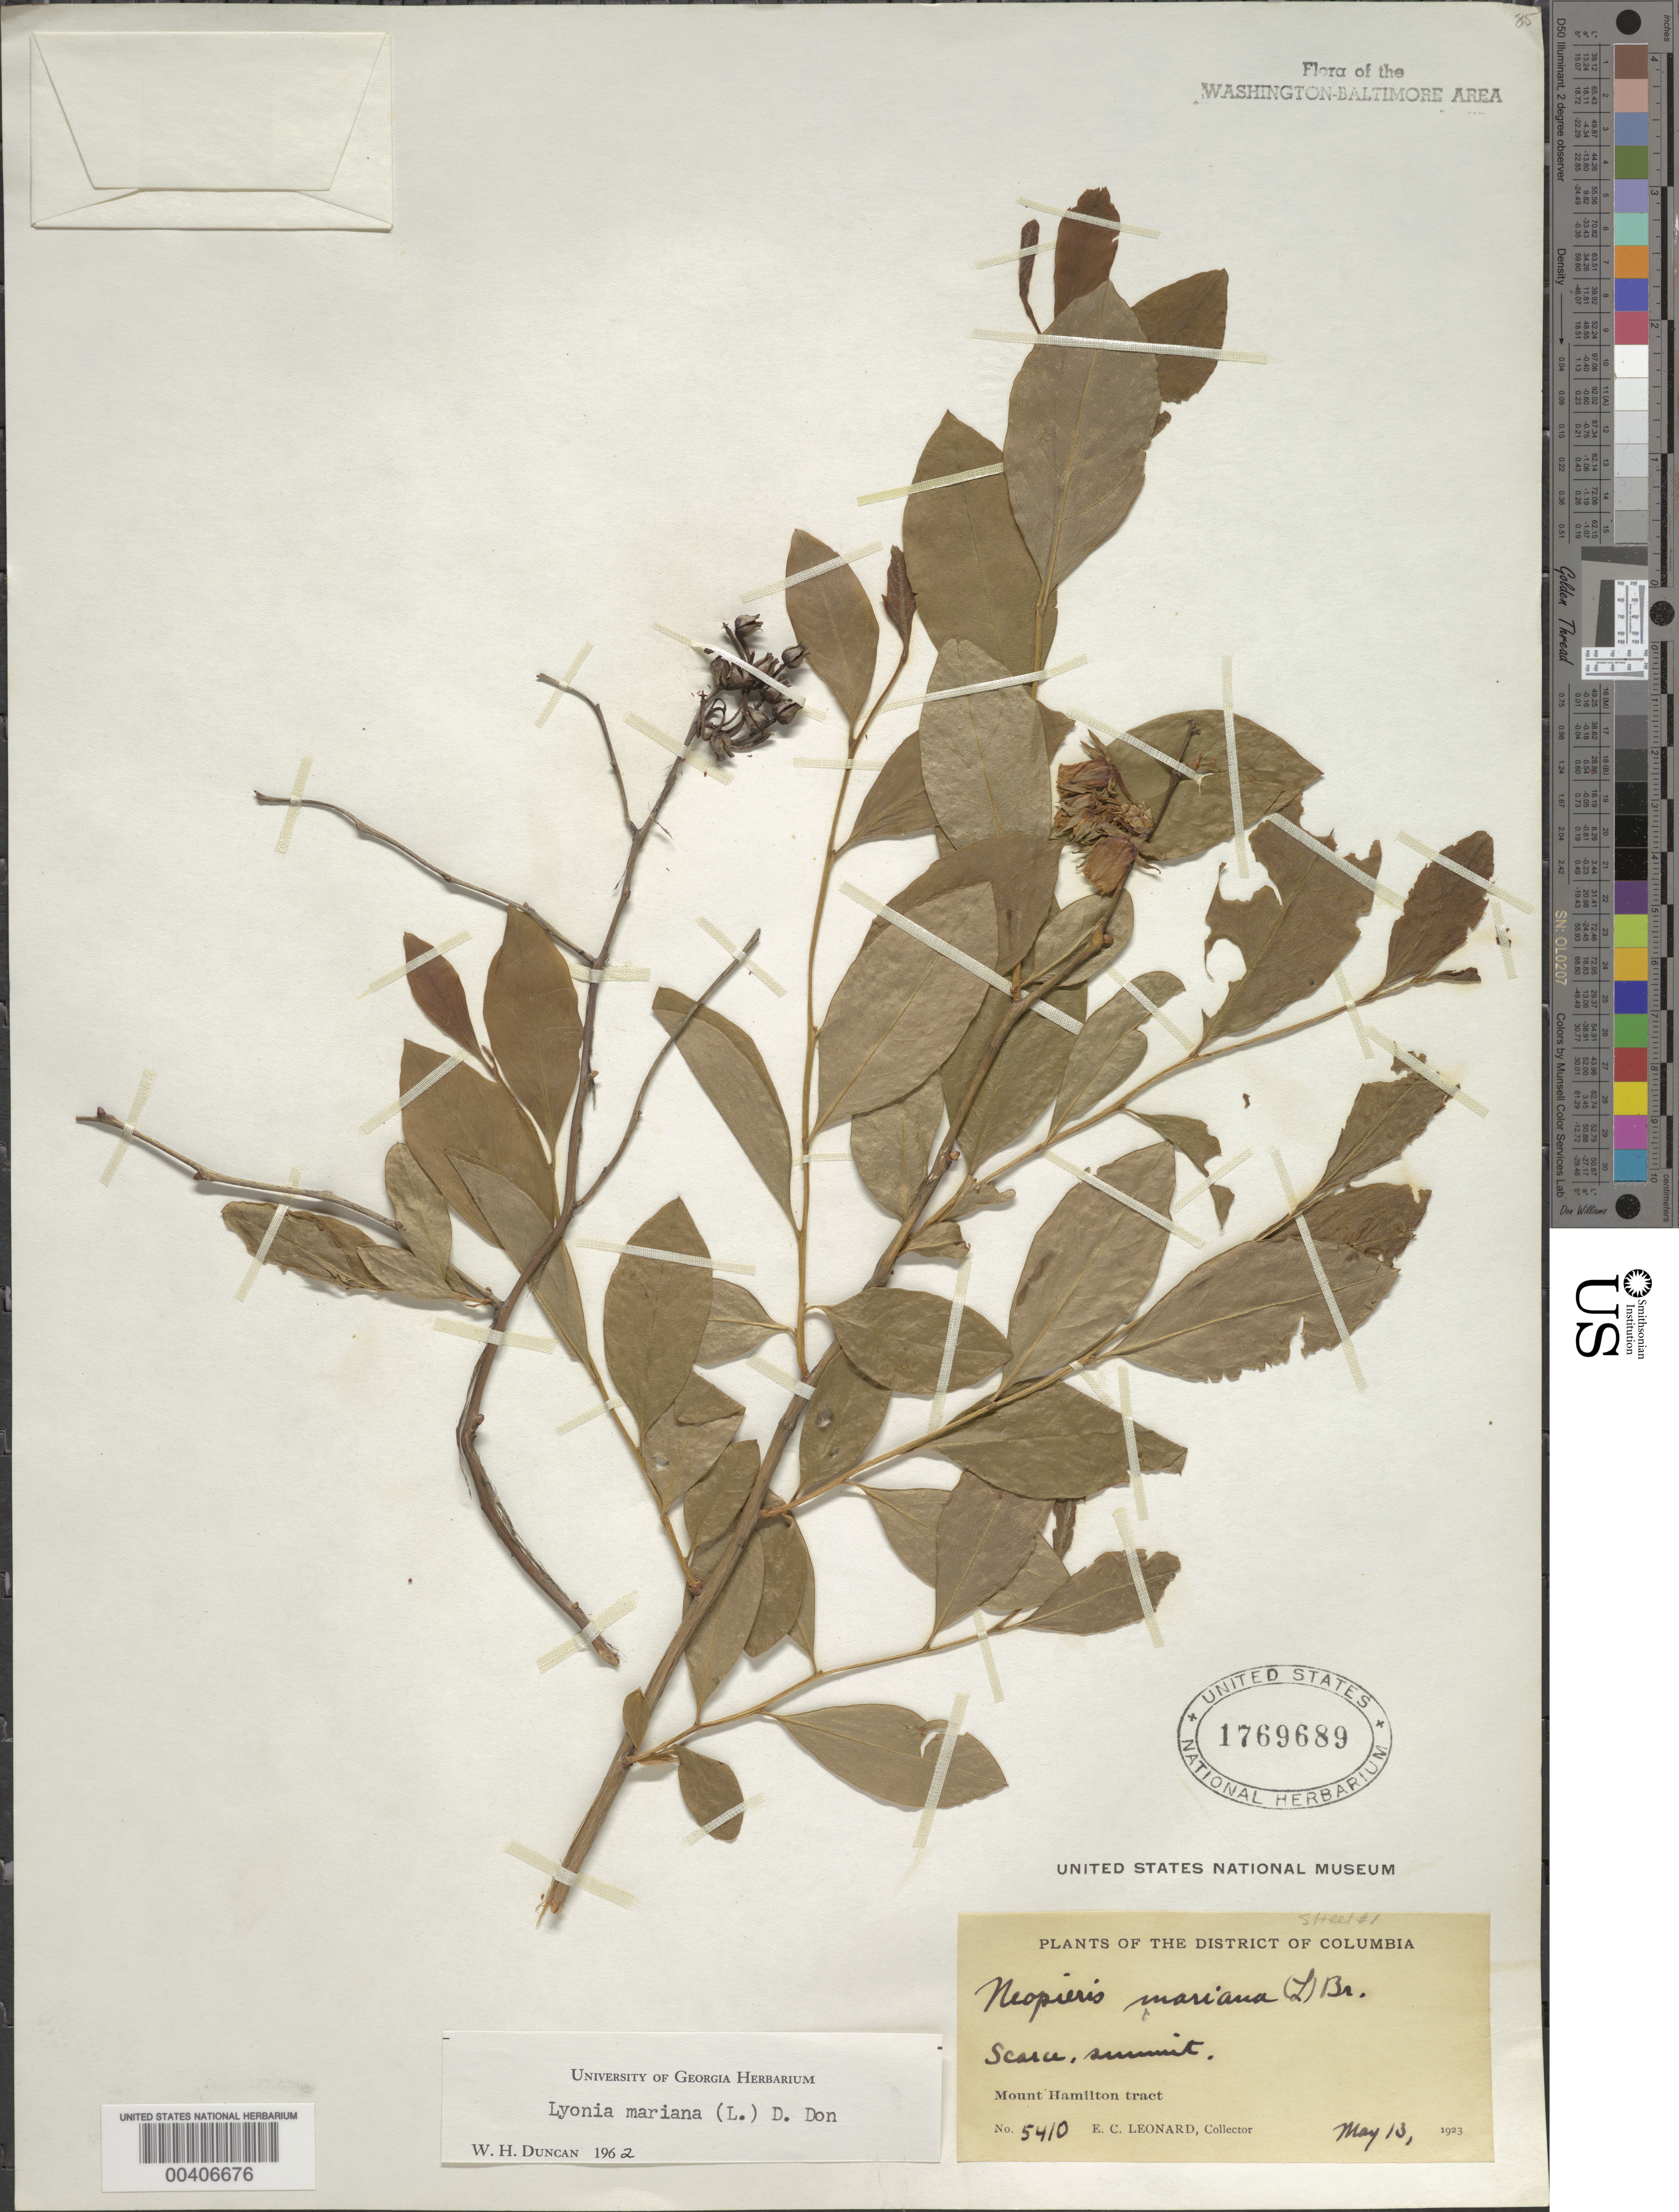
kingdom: Plantae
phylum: Tracheophyta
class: Magnoliopsida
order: Ericales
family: Ericaceae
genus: Lyonia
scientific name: Lyonia mariana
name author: (L.) D. Don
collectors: E. C. Leonard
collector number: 5410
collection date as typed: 13 May 1923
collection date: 1923-05-13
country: United States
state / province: District of Columbia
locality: Mount Hamilton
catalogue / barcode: US 1769689